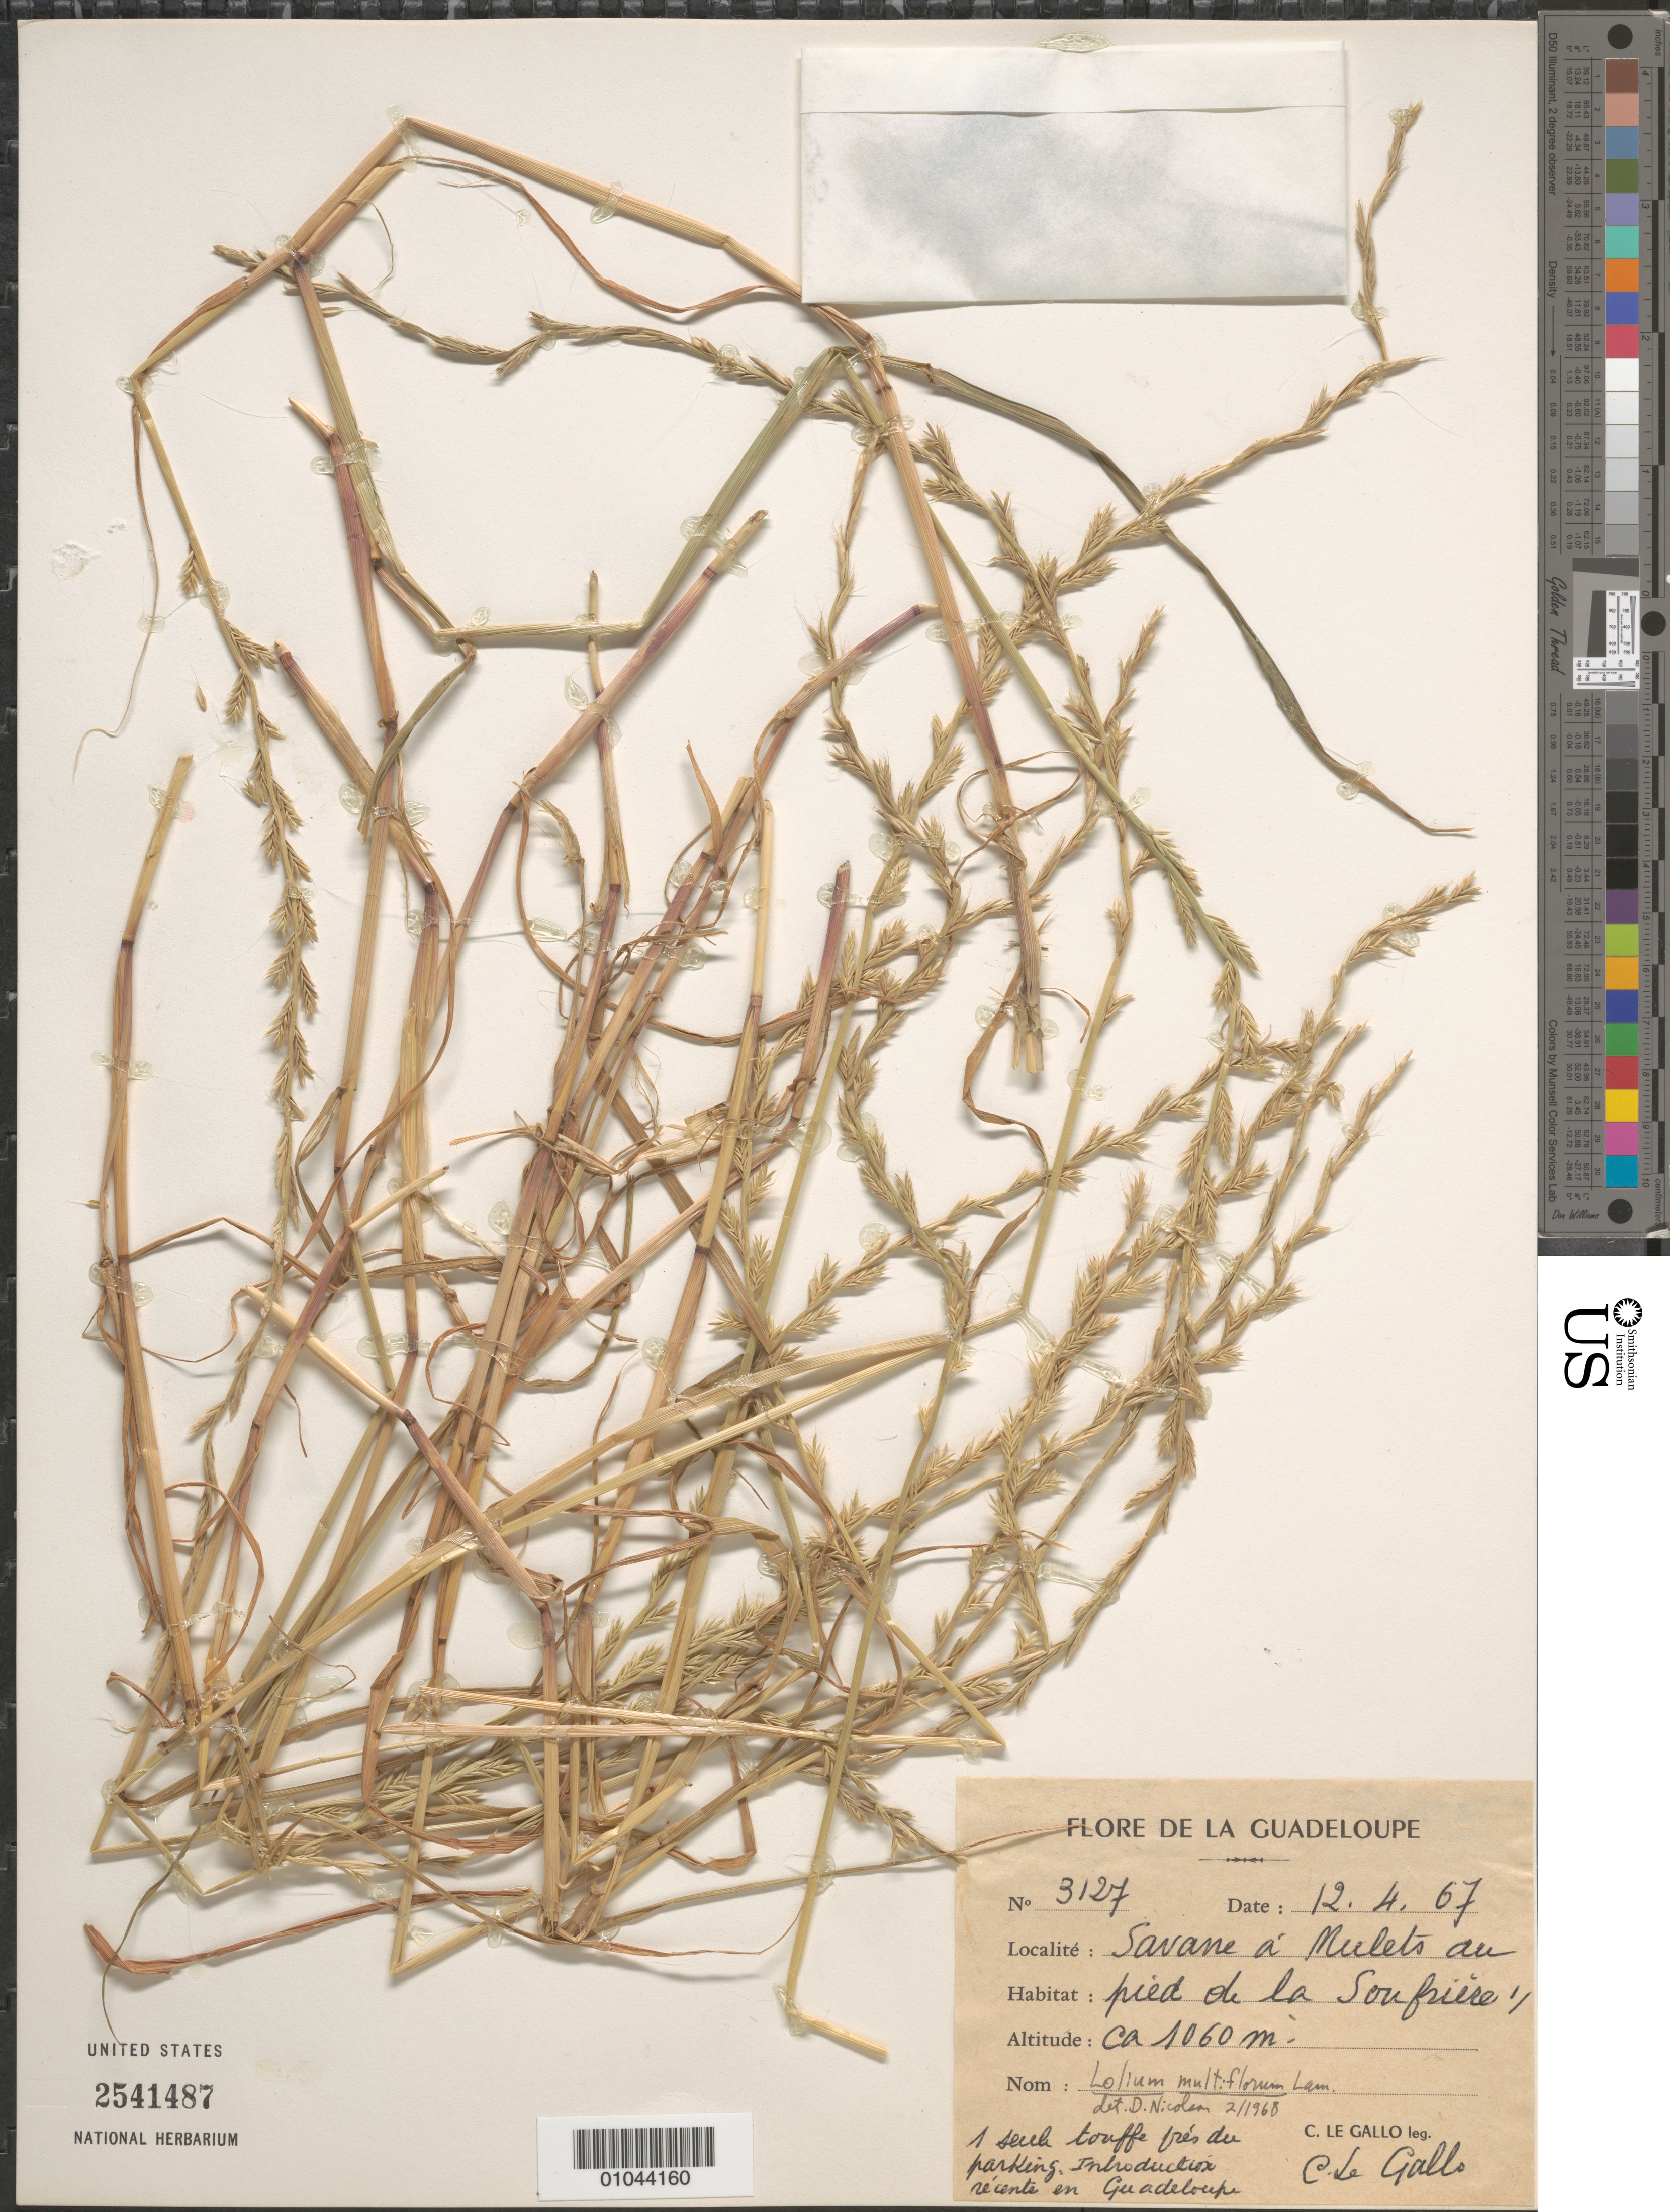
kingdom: Plantae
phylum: Tracheophyta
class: Liliopsida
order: Poales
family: Poaceae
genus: Lolium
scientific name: Lolium multiflorum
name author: Lam.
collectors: C. Le Gallo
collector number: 3127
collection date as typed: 12 Apr 1967 or 04 Dec 1967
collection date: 1967-04-12 or 1967-12-04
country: Guadeloupe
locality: Savana a Mulets au pied de la Soufriere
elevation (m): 1060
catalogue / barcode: US 2541487